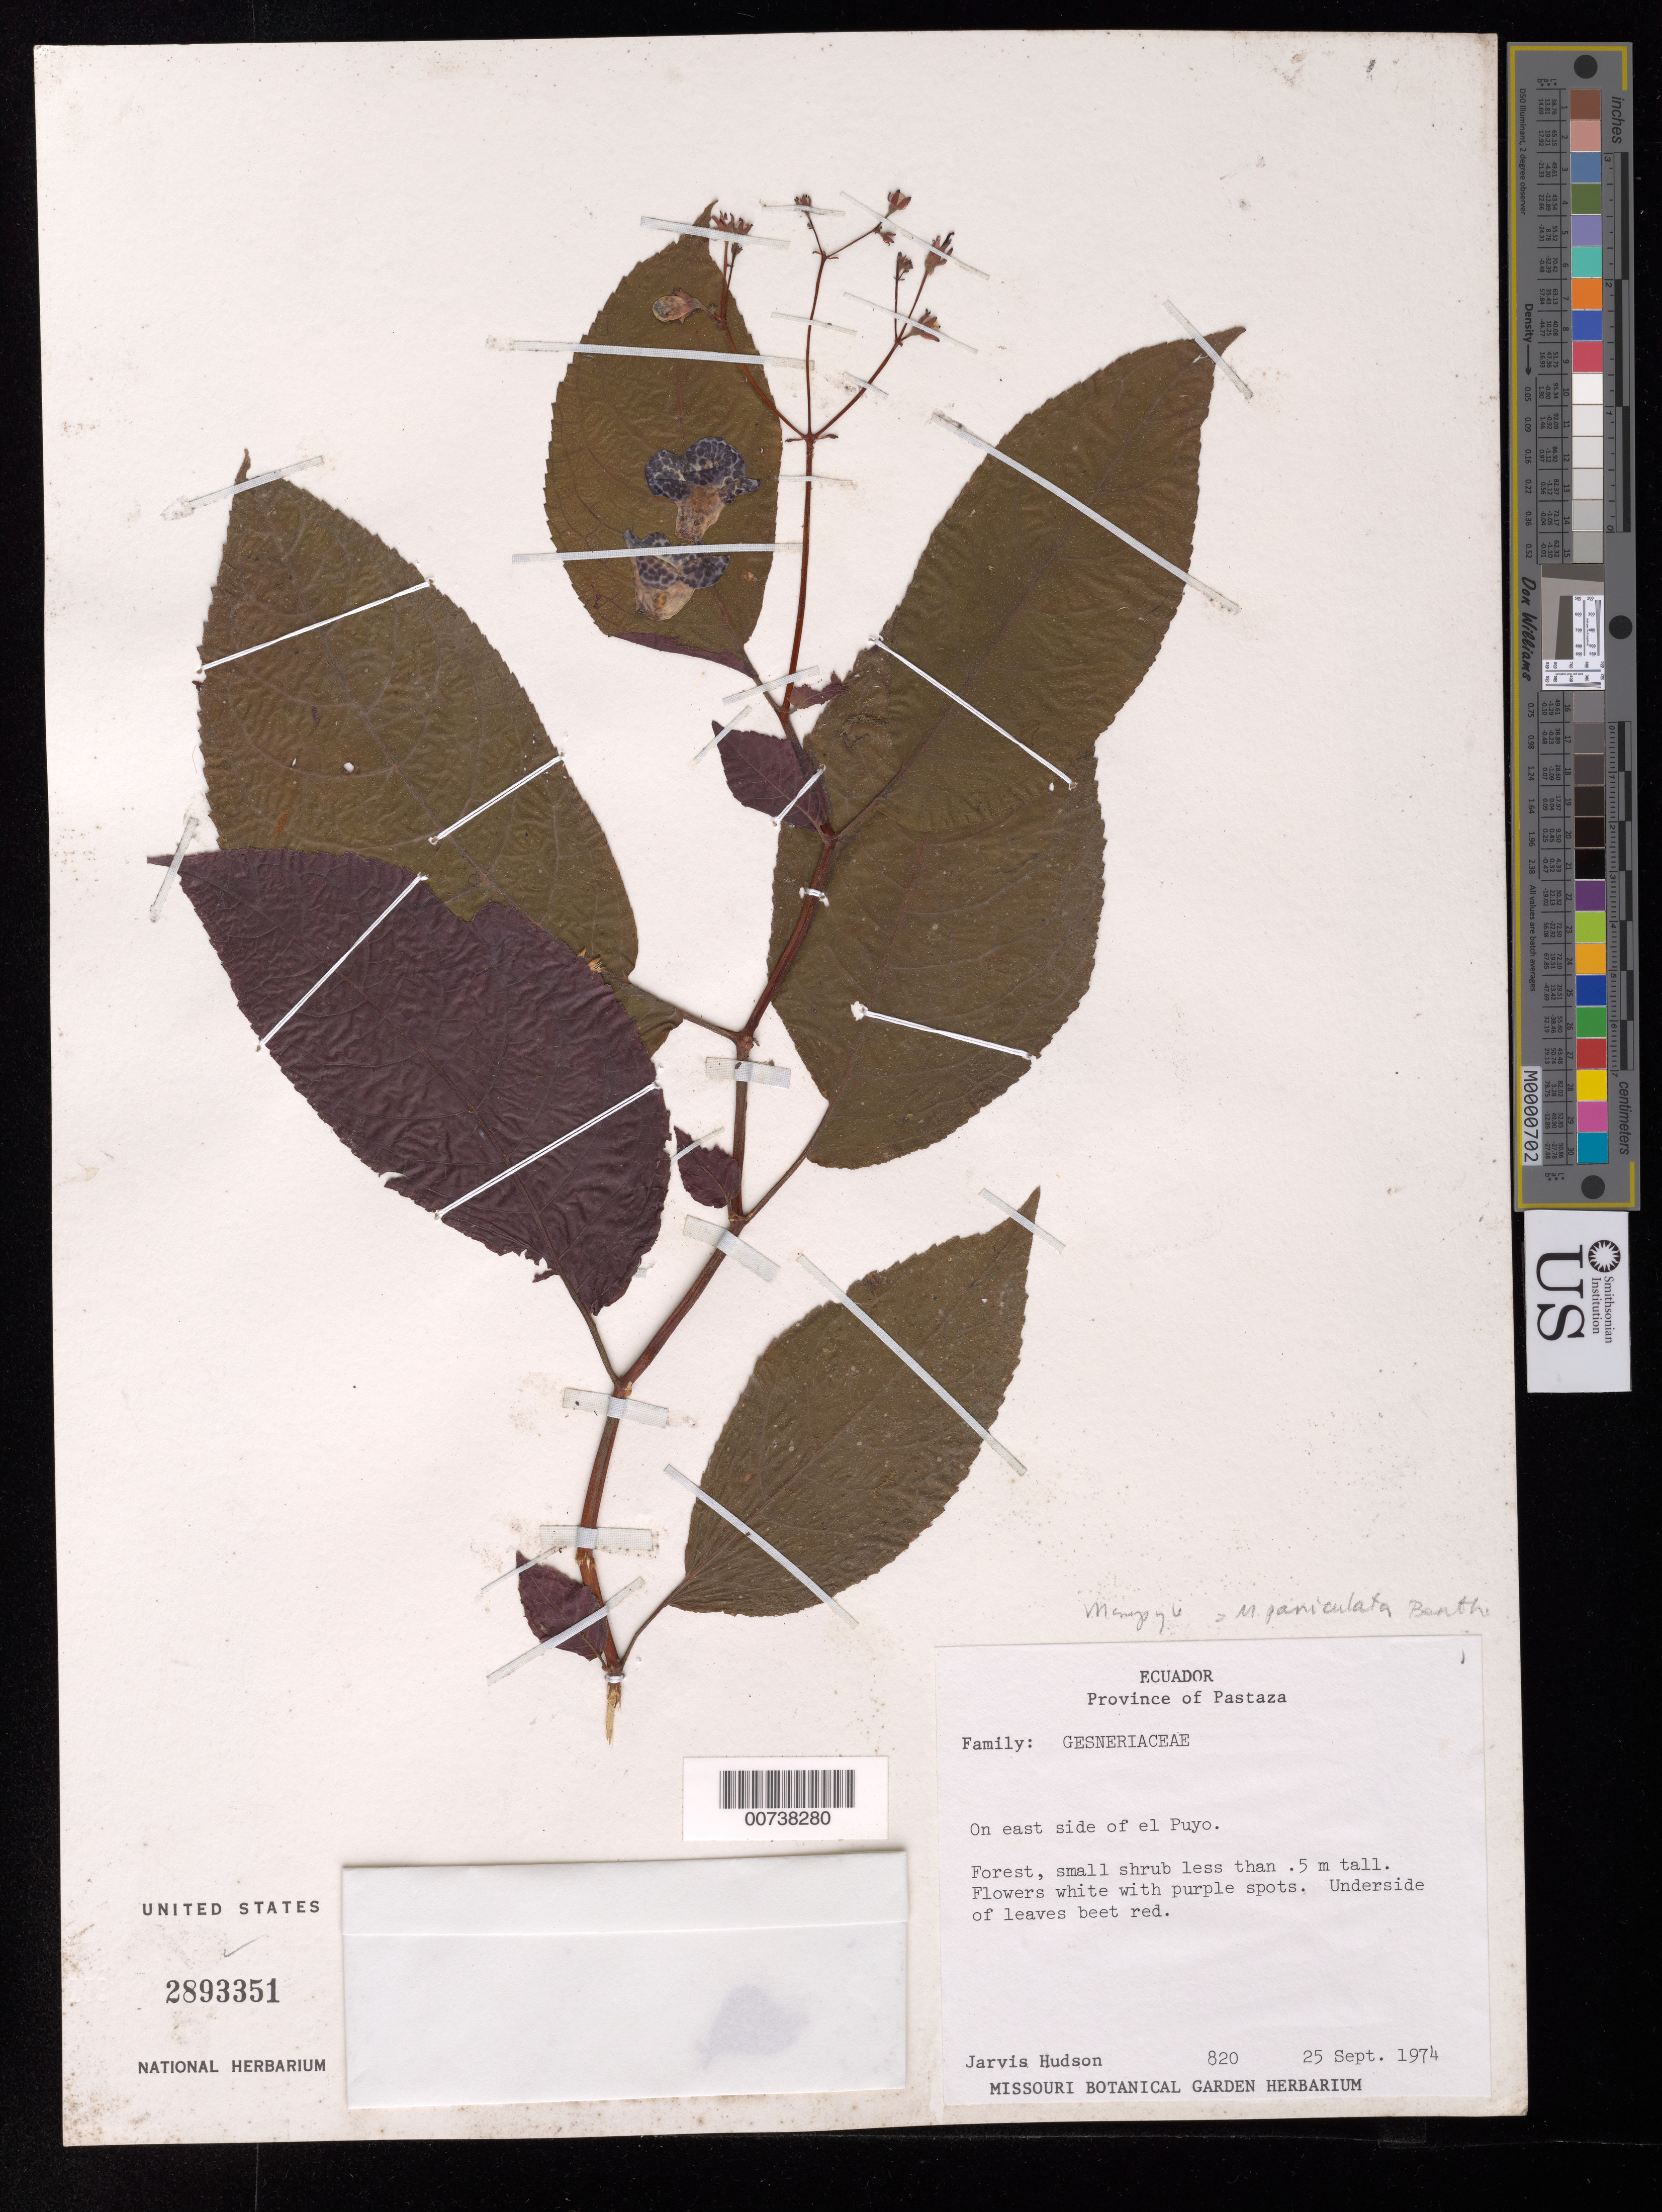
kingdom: Plantae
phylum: Tracheophyta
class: Magnoliopsida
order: Lamiales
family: Gesneriaceae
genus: Monopyle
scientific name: Monopyle sp.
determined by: Skog, Laurence E.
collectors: J. Hudson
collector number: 820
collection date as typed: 25 Sep 1974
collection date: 1974-09-25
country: Ecuador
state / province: Pastaza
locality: On east side of El Puyo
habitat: Forest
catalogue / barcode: US 2893351